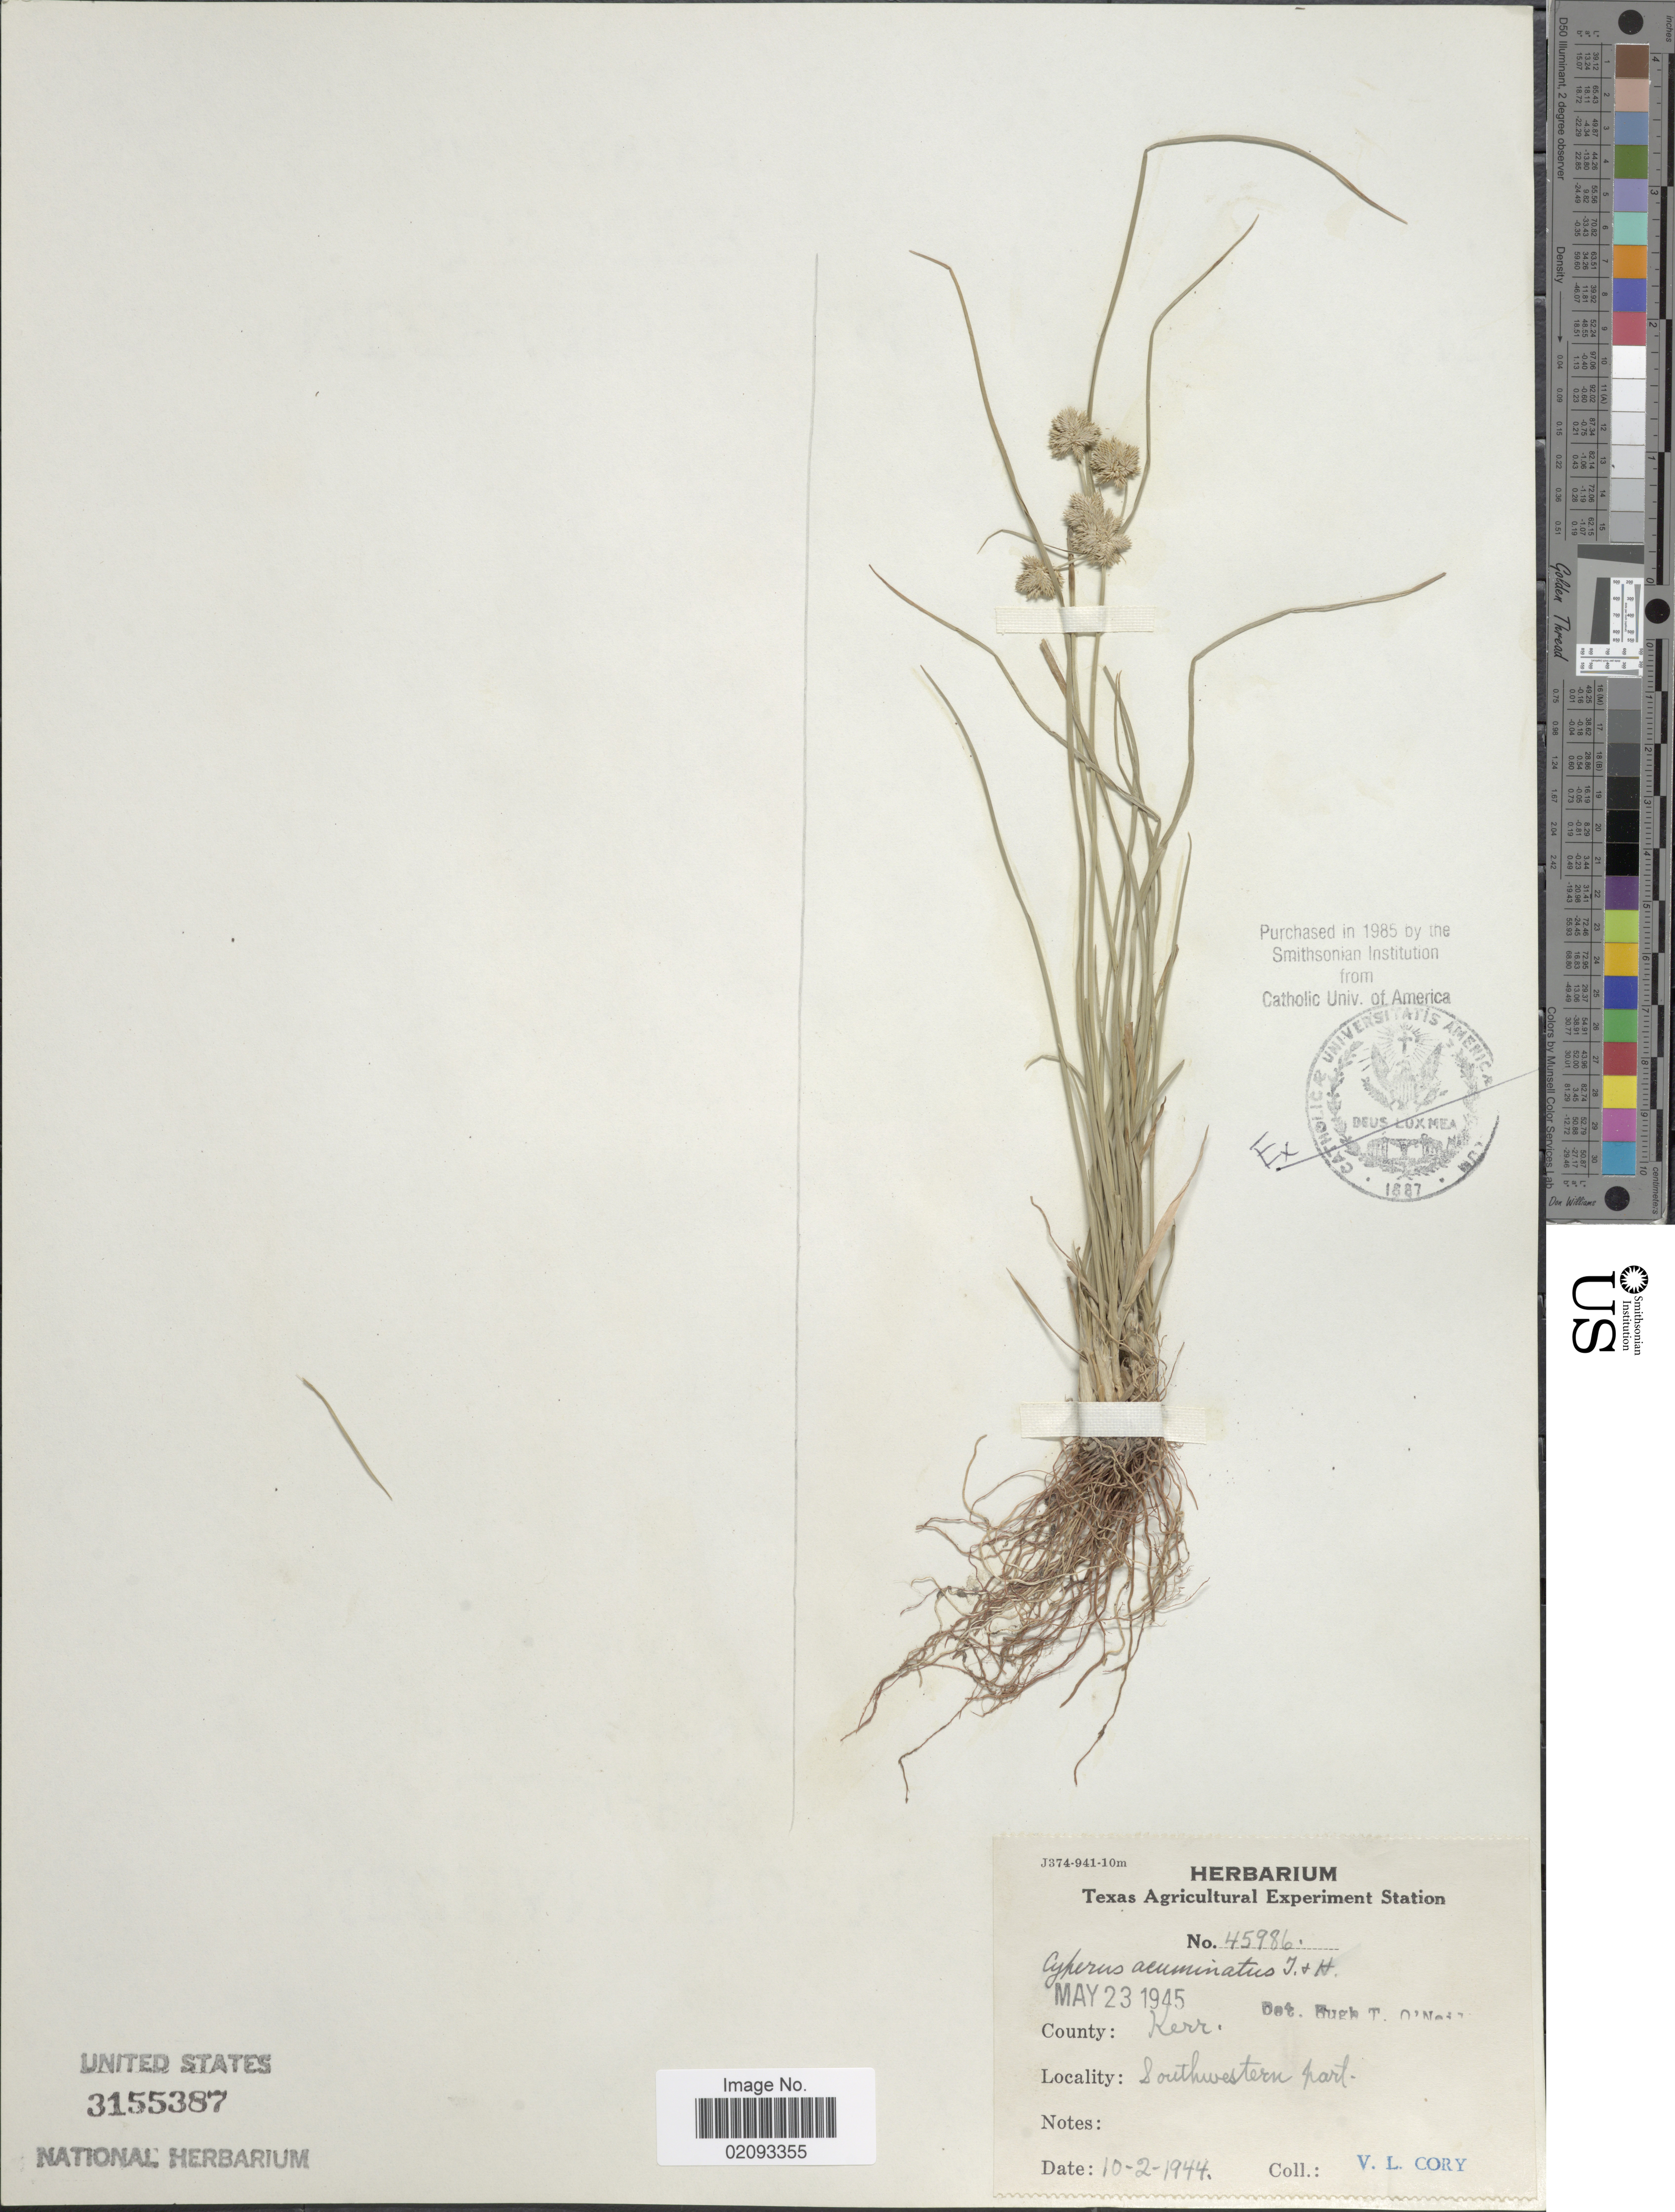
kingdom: Plantae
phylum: Tracheophyta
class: Liliopsida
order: Poales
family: Cyperaceae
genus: Cyperus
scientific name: Cyperus acuminatus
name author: Torr. & Hook.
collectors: V. Cory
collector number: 45986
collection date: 1944-02-10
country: United States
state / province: Texas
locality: County: Kerr. Southwestern part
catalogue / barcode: US 3155387